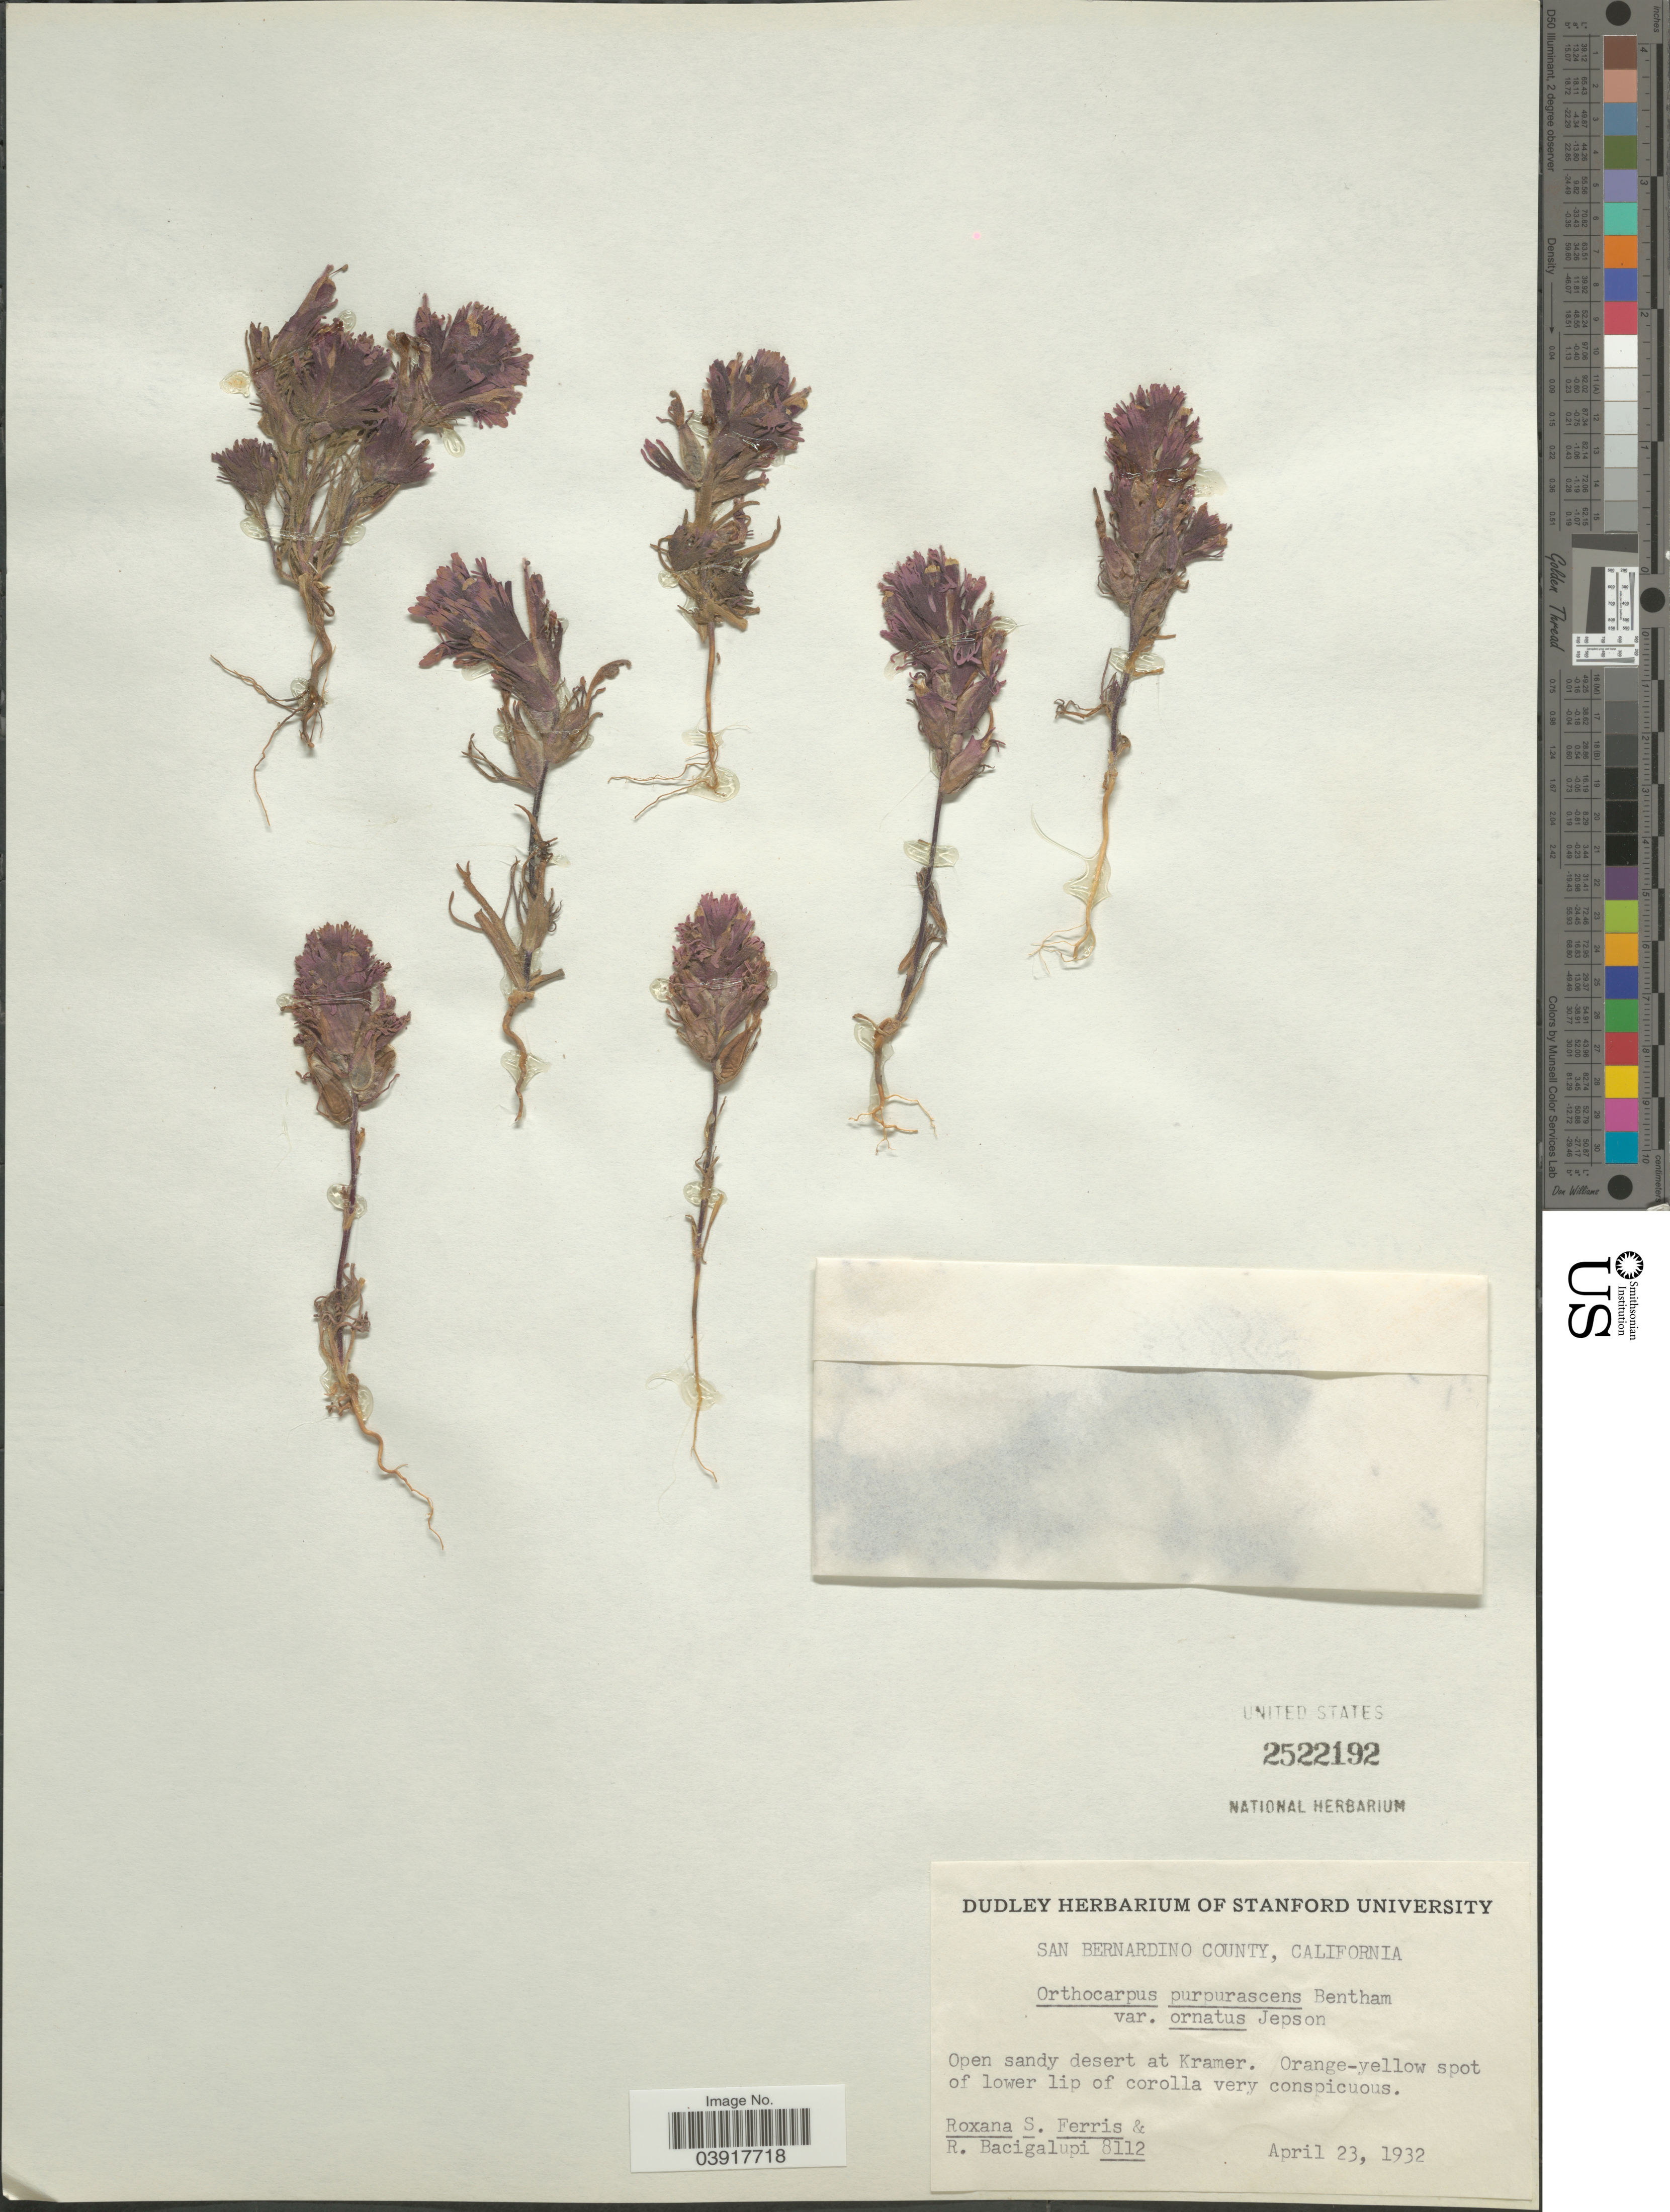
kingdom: Plantae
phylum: Tracheophyta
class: Magnoliopsida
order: Lamiales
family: Orobanchaceae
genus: Orthocarpus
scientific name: Orthocarpus purpurascens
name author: Benth.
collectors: R. S. Ferris & R. Bacigalupi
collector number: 8112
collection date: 1932-04-23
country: United States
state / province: California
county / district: San Bernardino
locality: San Bernardino County. Open sandy desert at Kramer.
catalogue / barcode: US 2522192